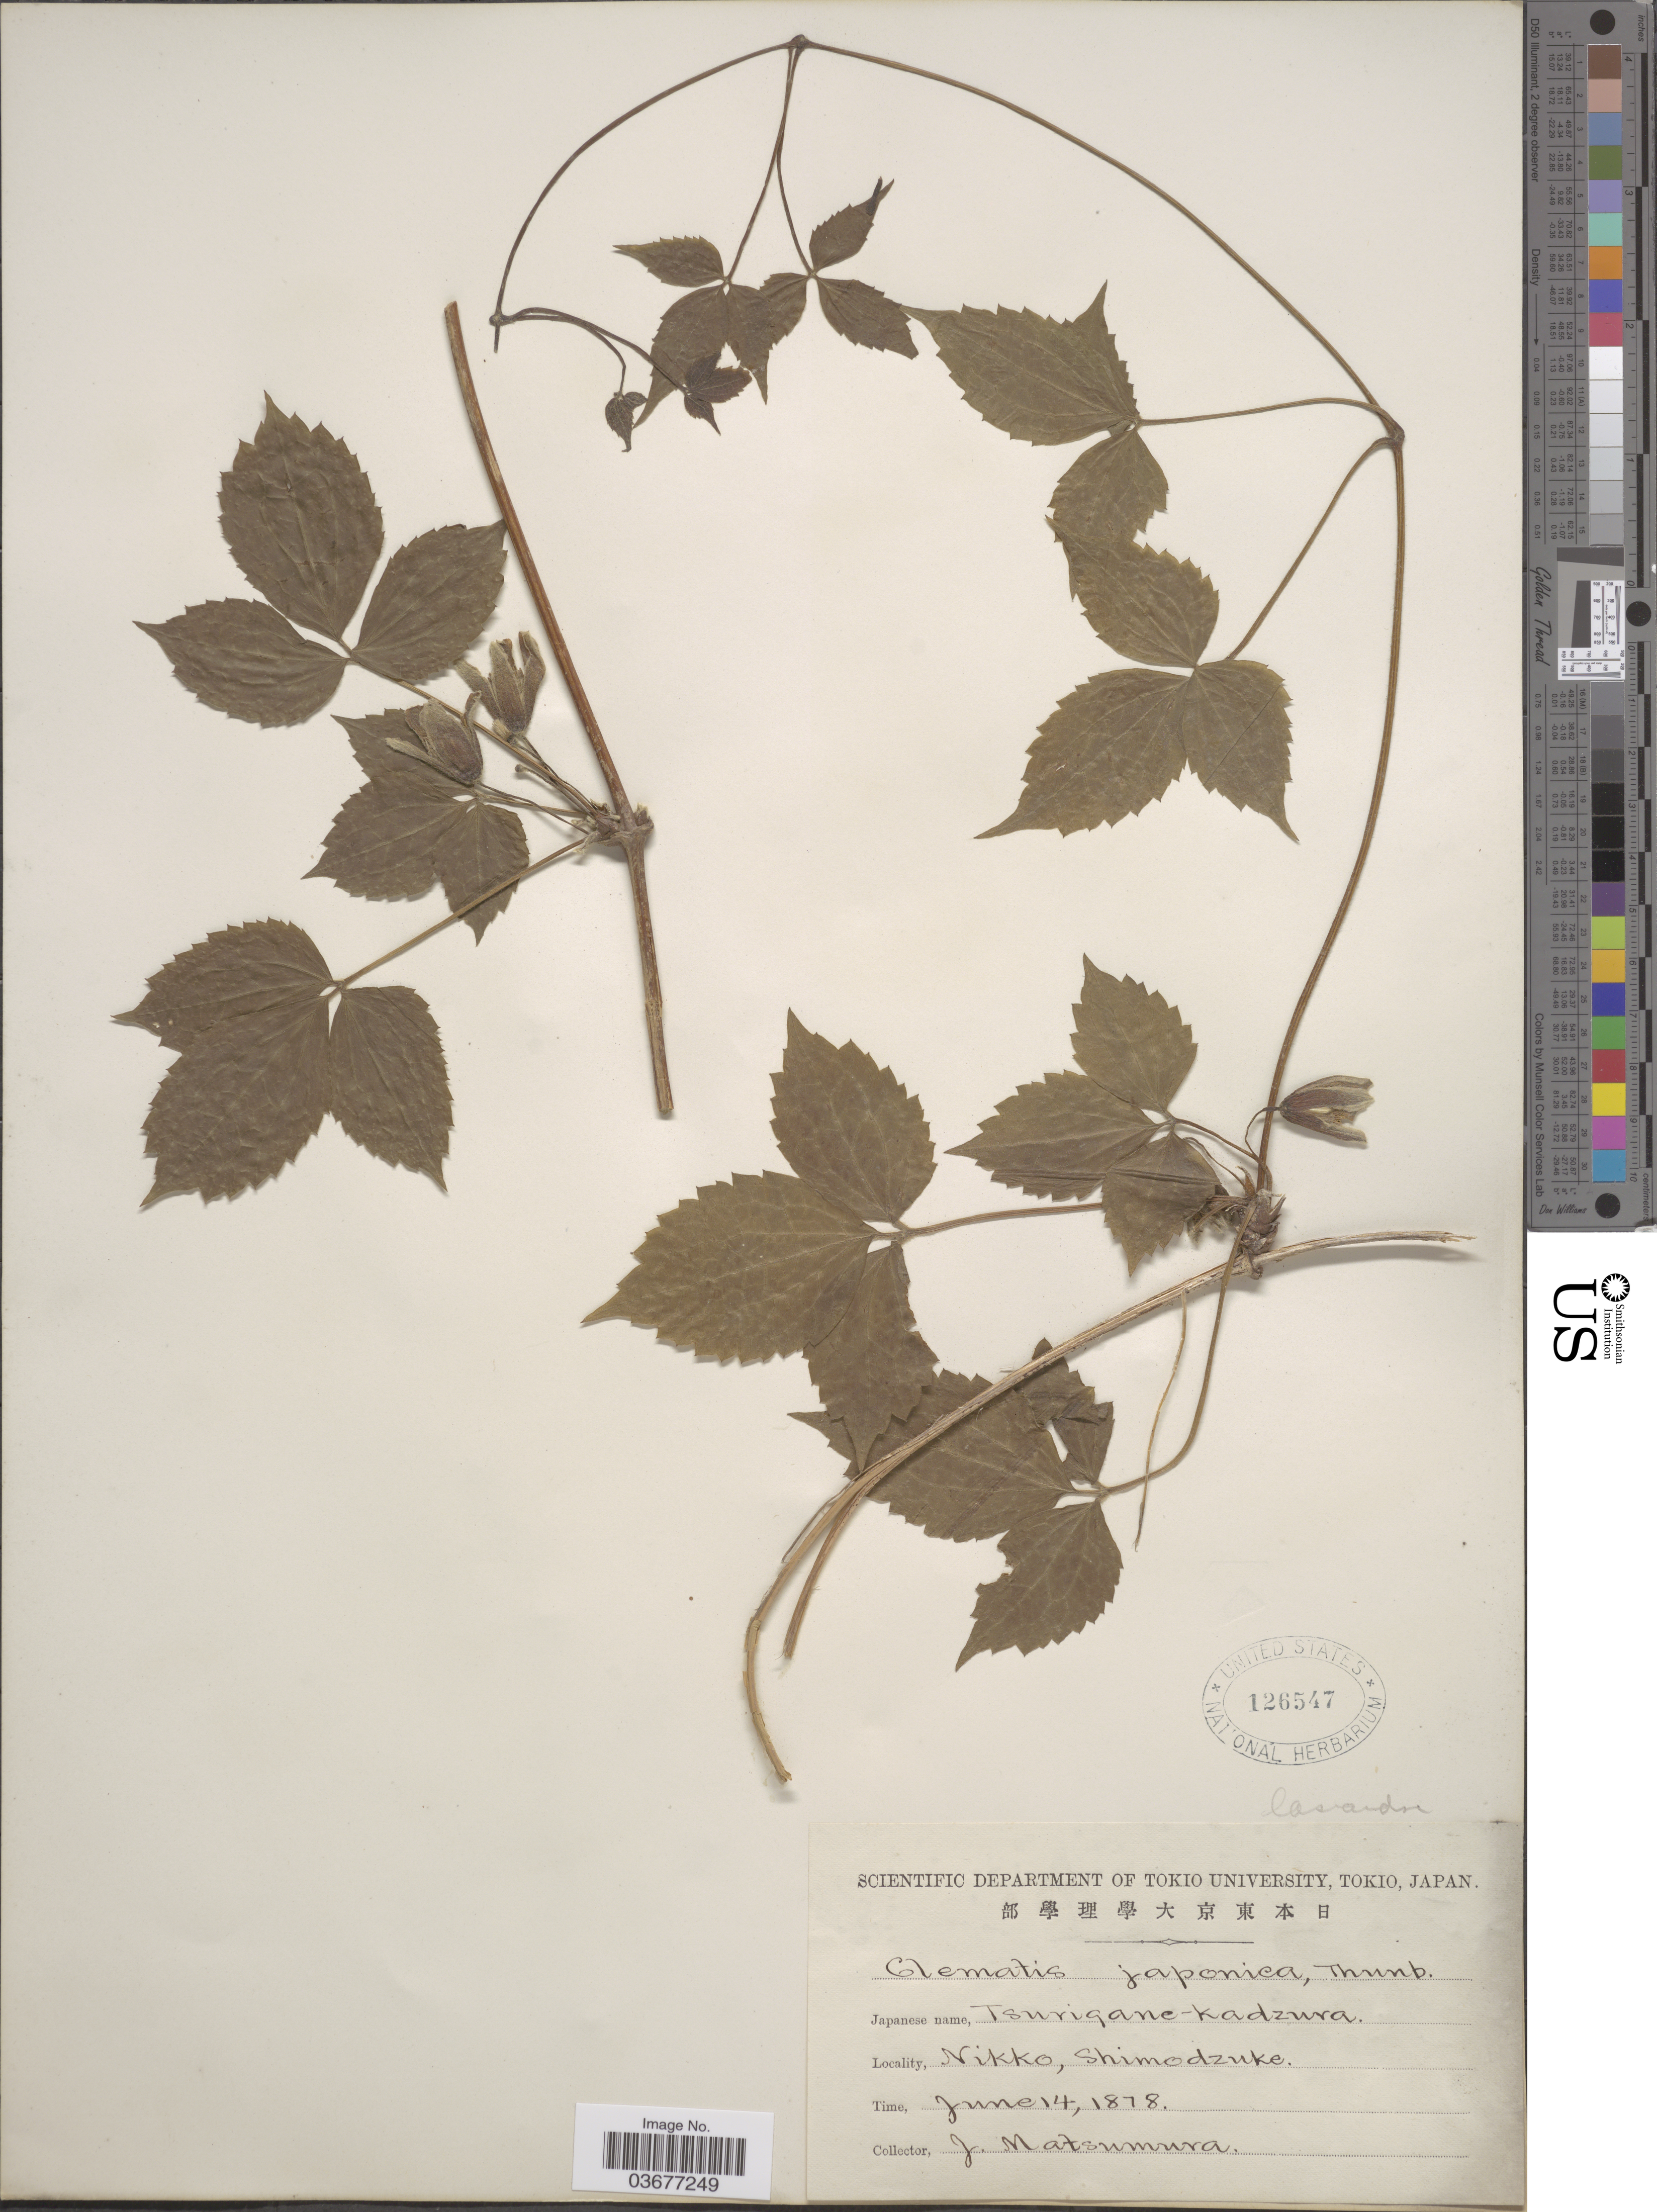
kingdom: Plantae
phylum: Tracheophyta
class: Magnoliopsida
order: Ranunculales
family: Ranunculaceae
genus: Clematis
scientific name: Clematis japonica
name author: Thunb.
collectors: J. Matsumura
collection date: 1878-06-14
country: Japan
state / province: Tokyo, Federal City of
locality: Nikko, Shimodzuke.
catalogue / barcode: US 126547